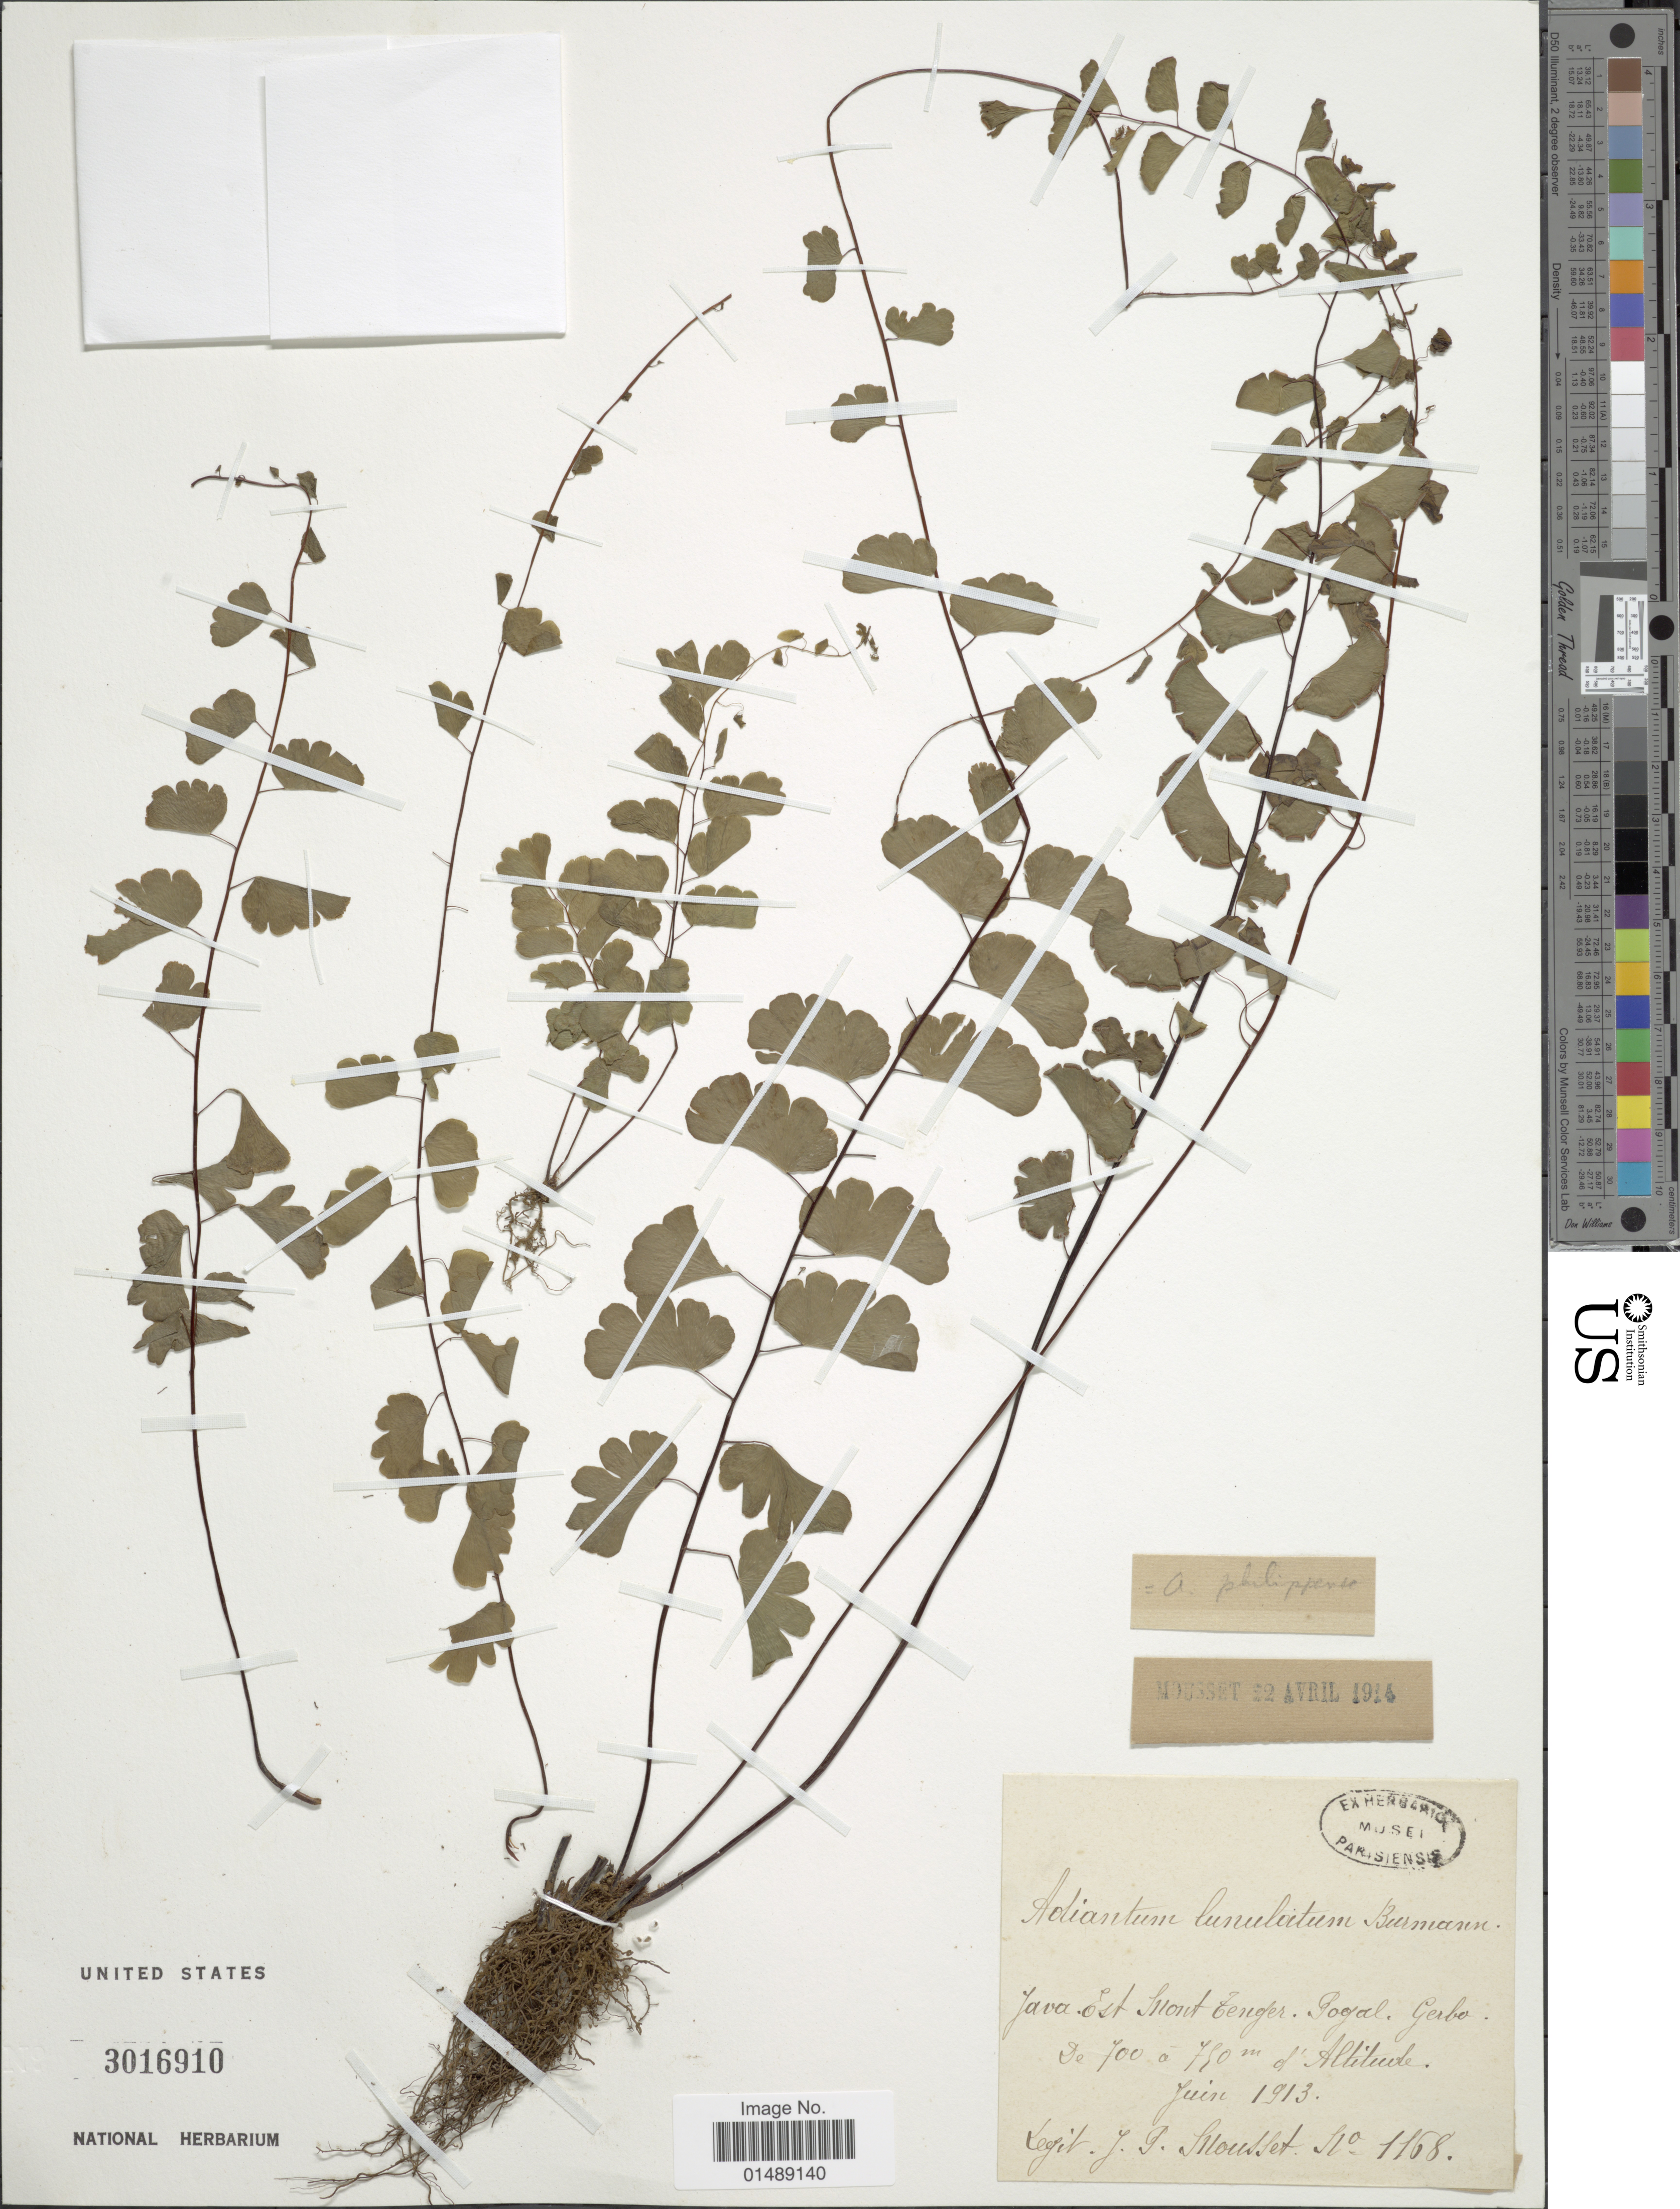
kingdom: Plantae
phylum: Tracheophyta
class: Polypodiopsida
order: Polypodiales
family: Pteridaceae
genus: Adiantum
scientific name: Adiantum philippense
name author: L.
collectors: J. Mousset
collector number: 1168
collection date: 1914-04-22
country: Indonesia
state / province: Java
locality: Est. Mont Eenger, Pogal, Gerbo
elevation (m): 700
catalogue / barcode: US 3016910